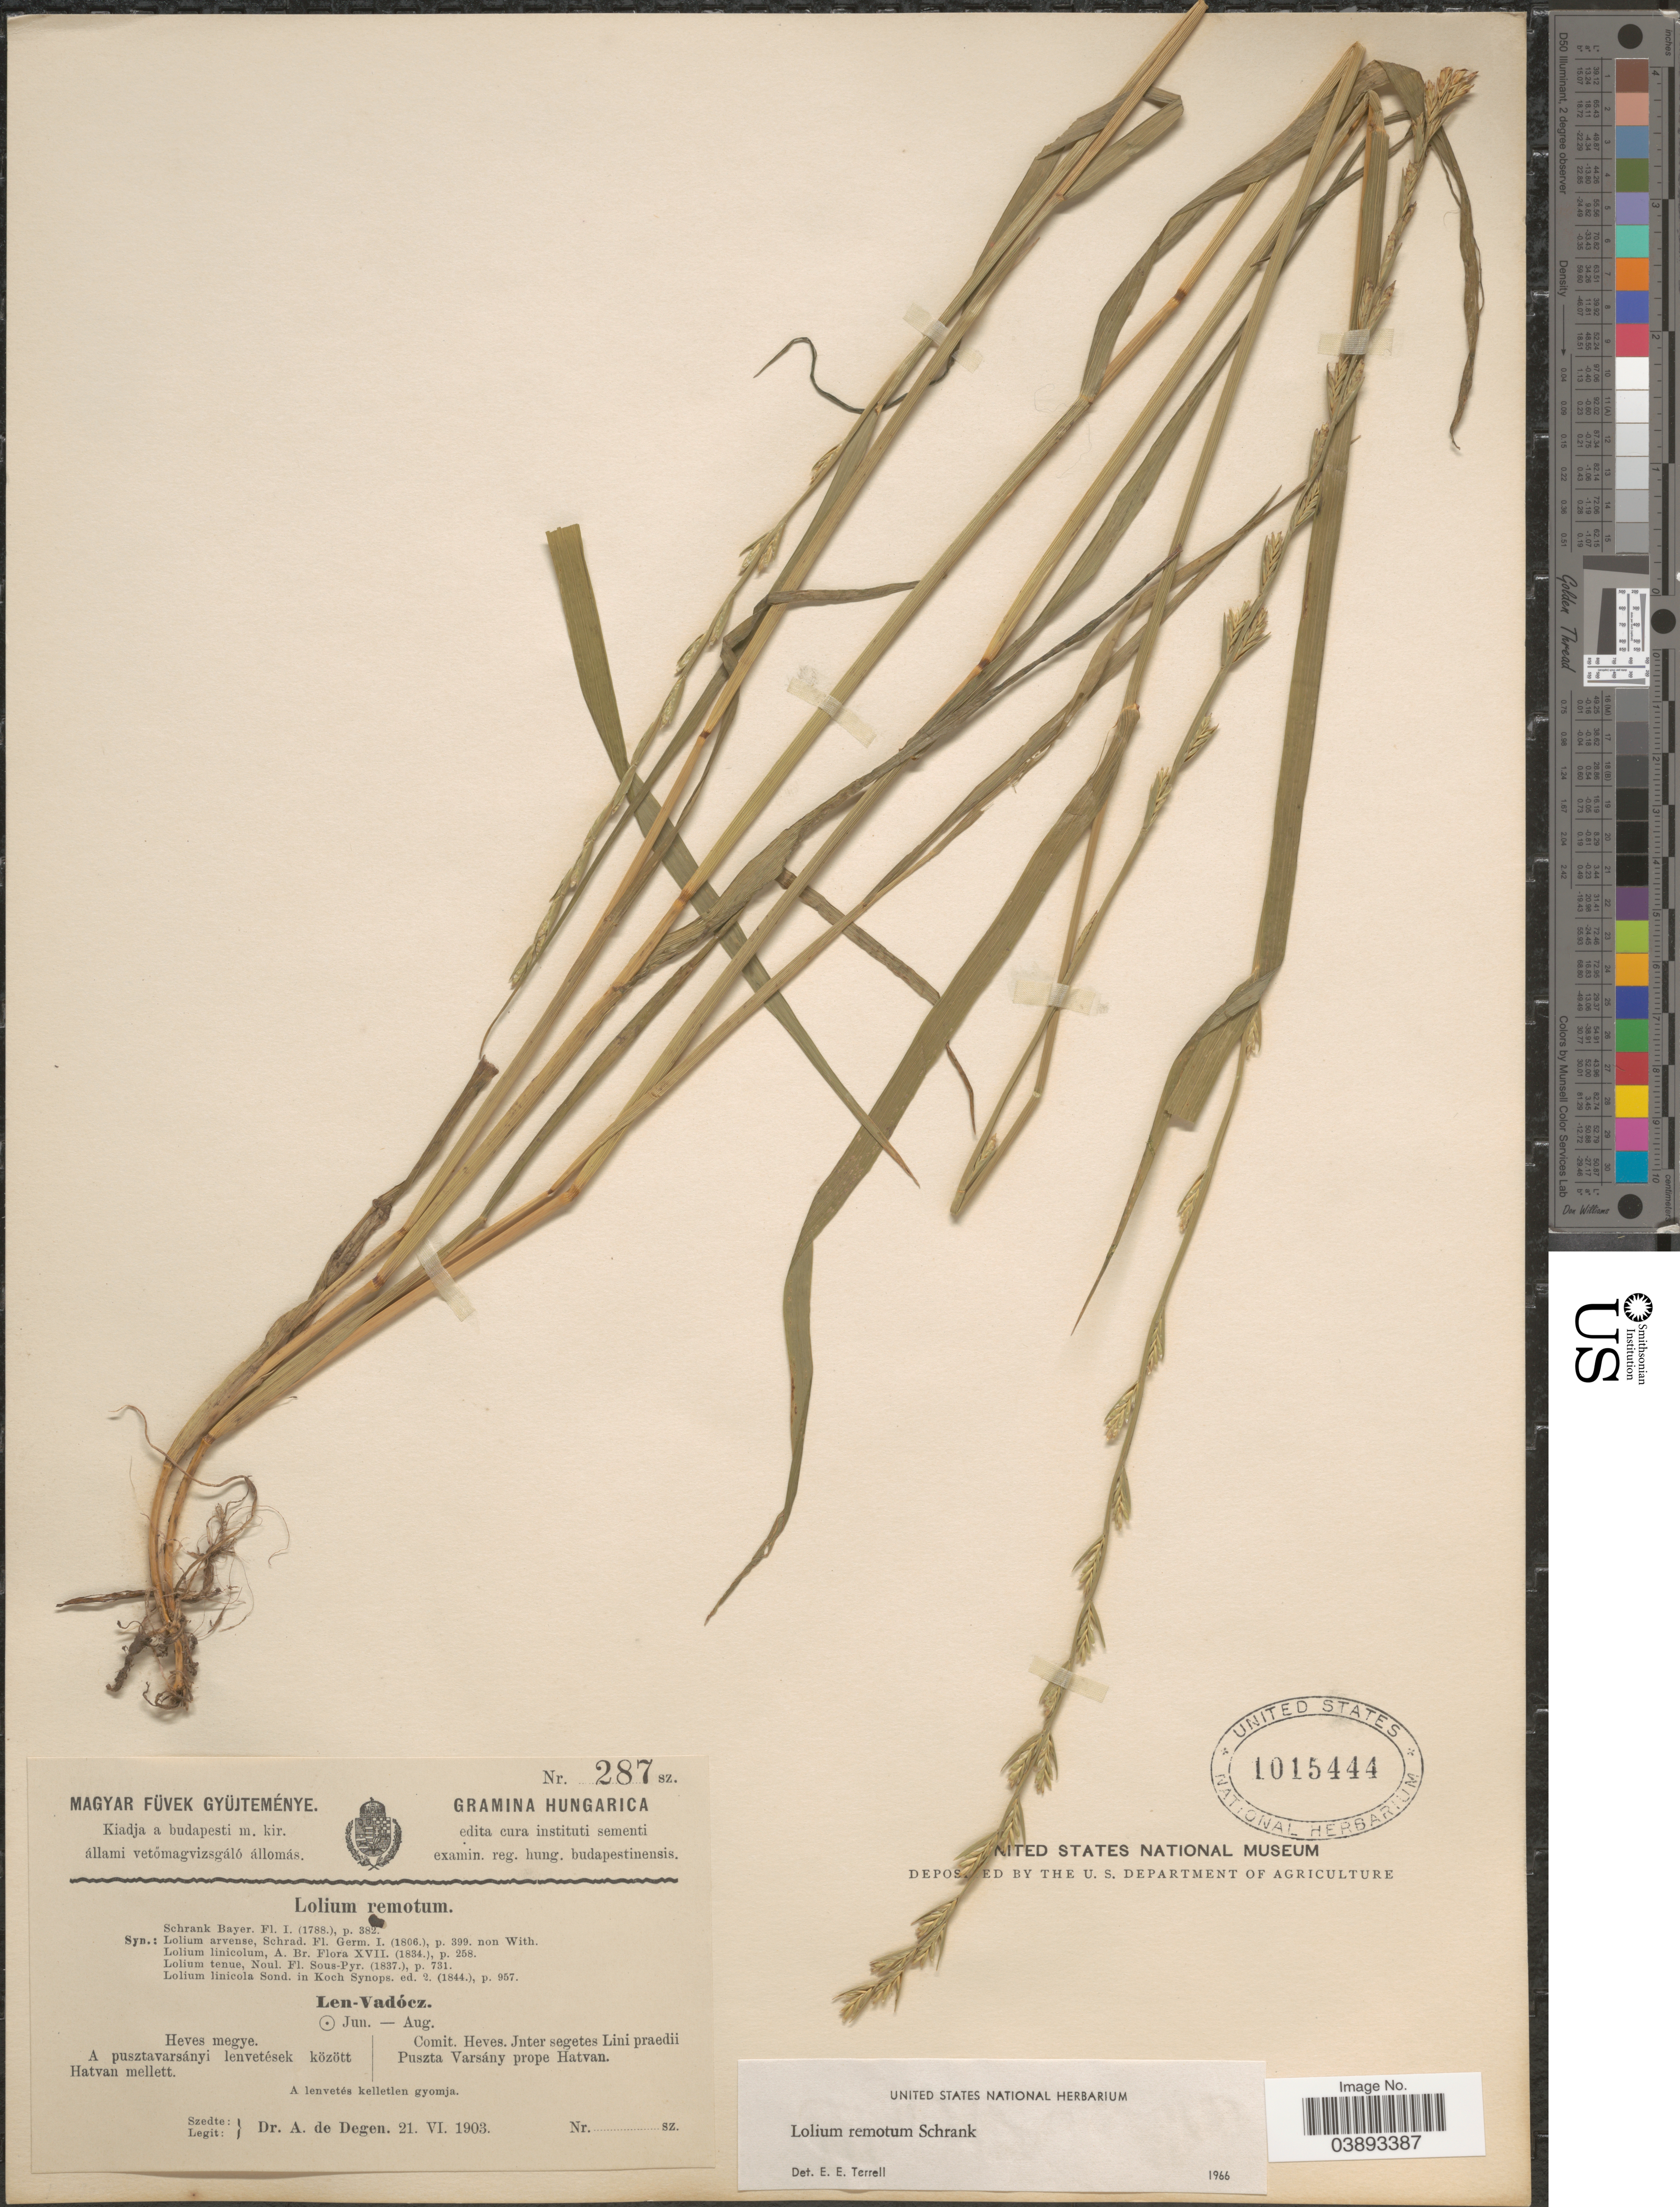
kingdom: Plantae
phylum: Tracheophyta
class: Liliopsida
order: Poales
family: Poaceae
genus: Lolium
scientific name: Lolium remotum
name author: Schrank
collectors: A. Degen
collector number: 287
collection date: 1903-06-21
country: Hungary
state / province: Heves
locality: Comit. Heves. Jnter segetes Lini praedii Puszta Varsány prope Hatvan.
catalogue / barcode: US 1015444